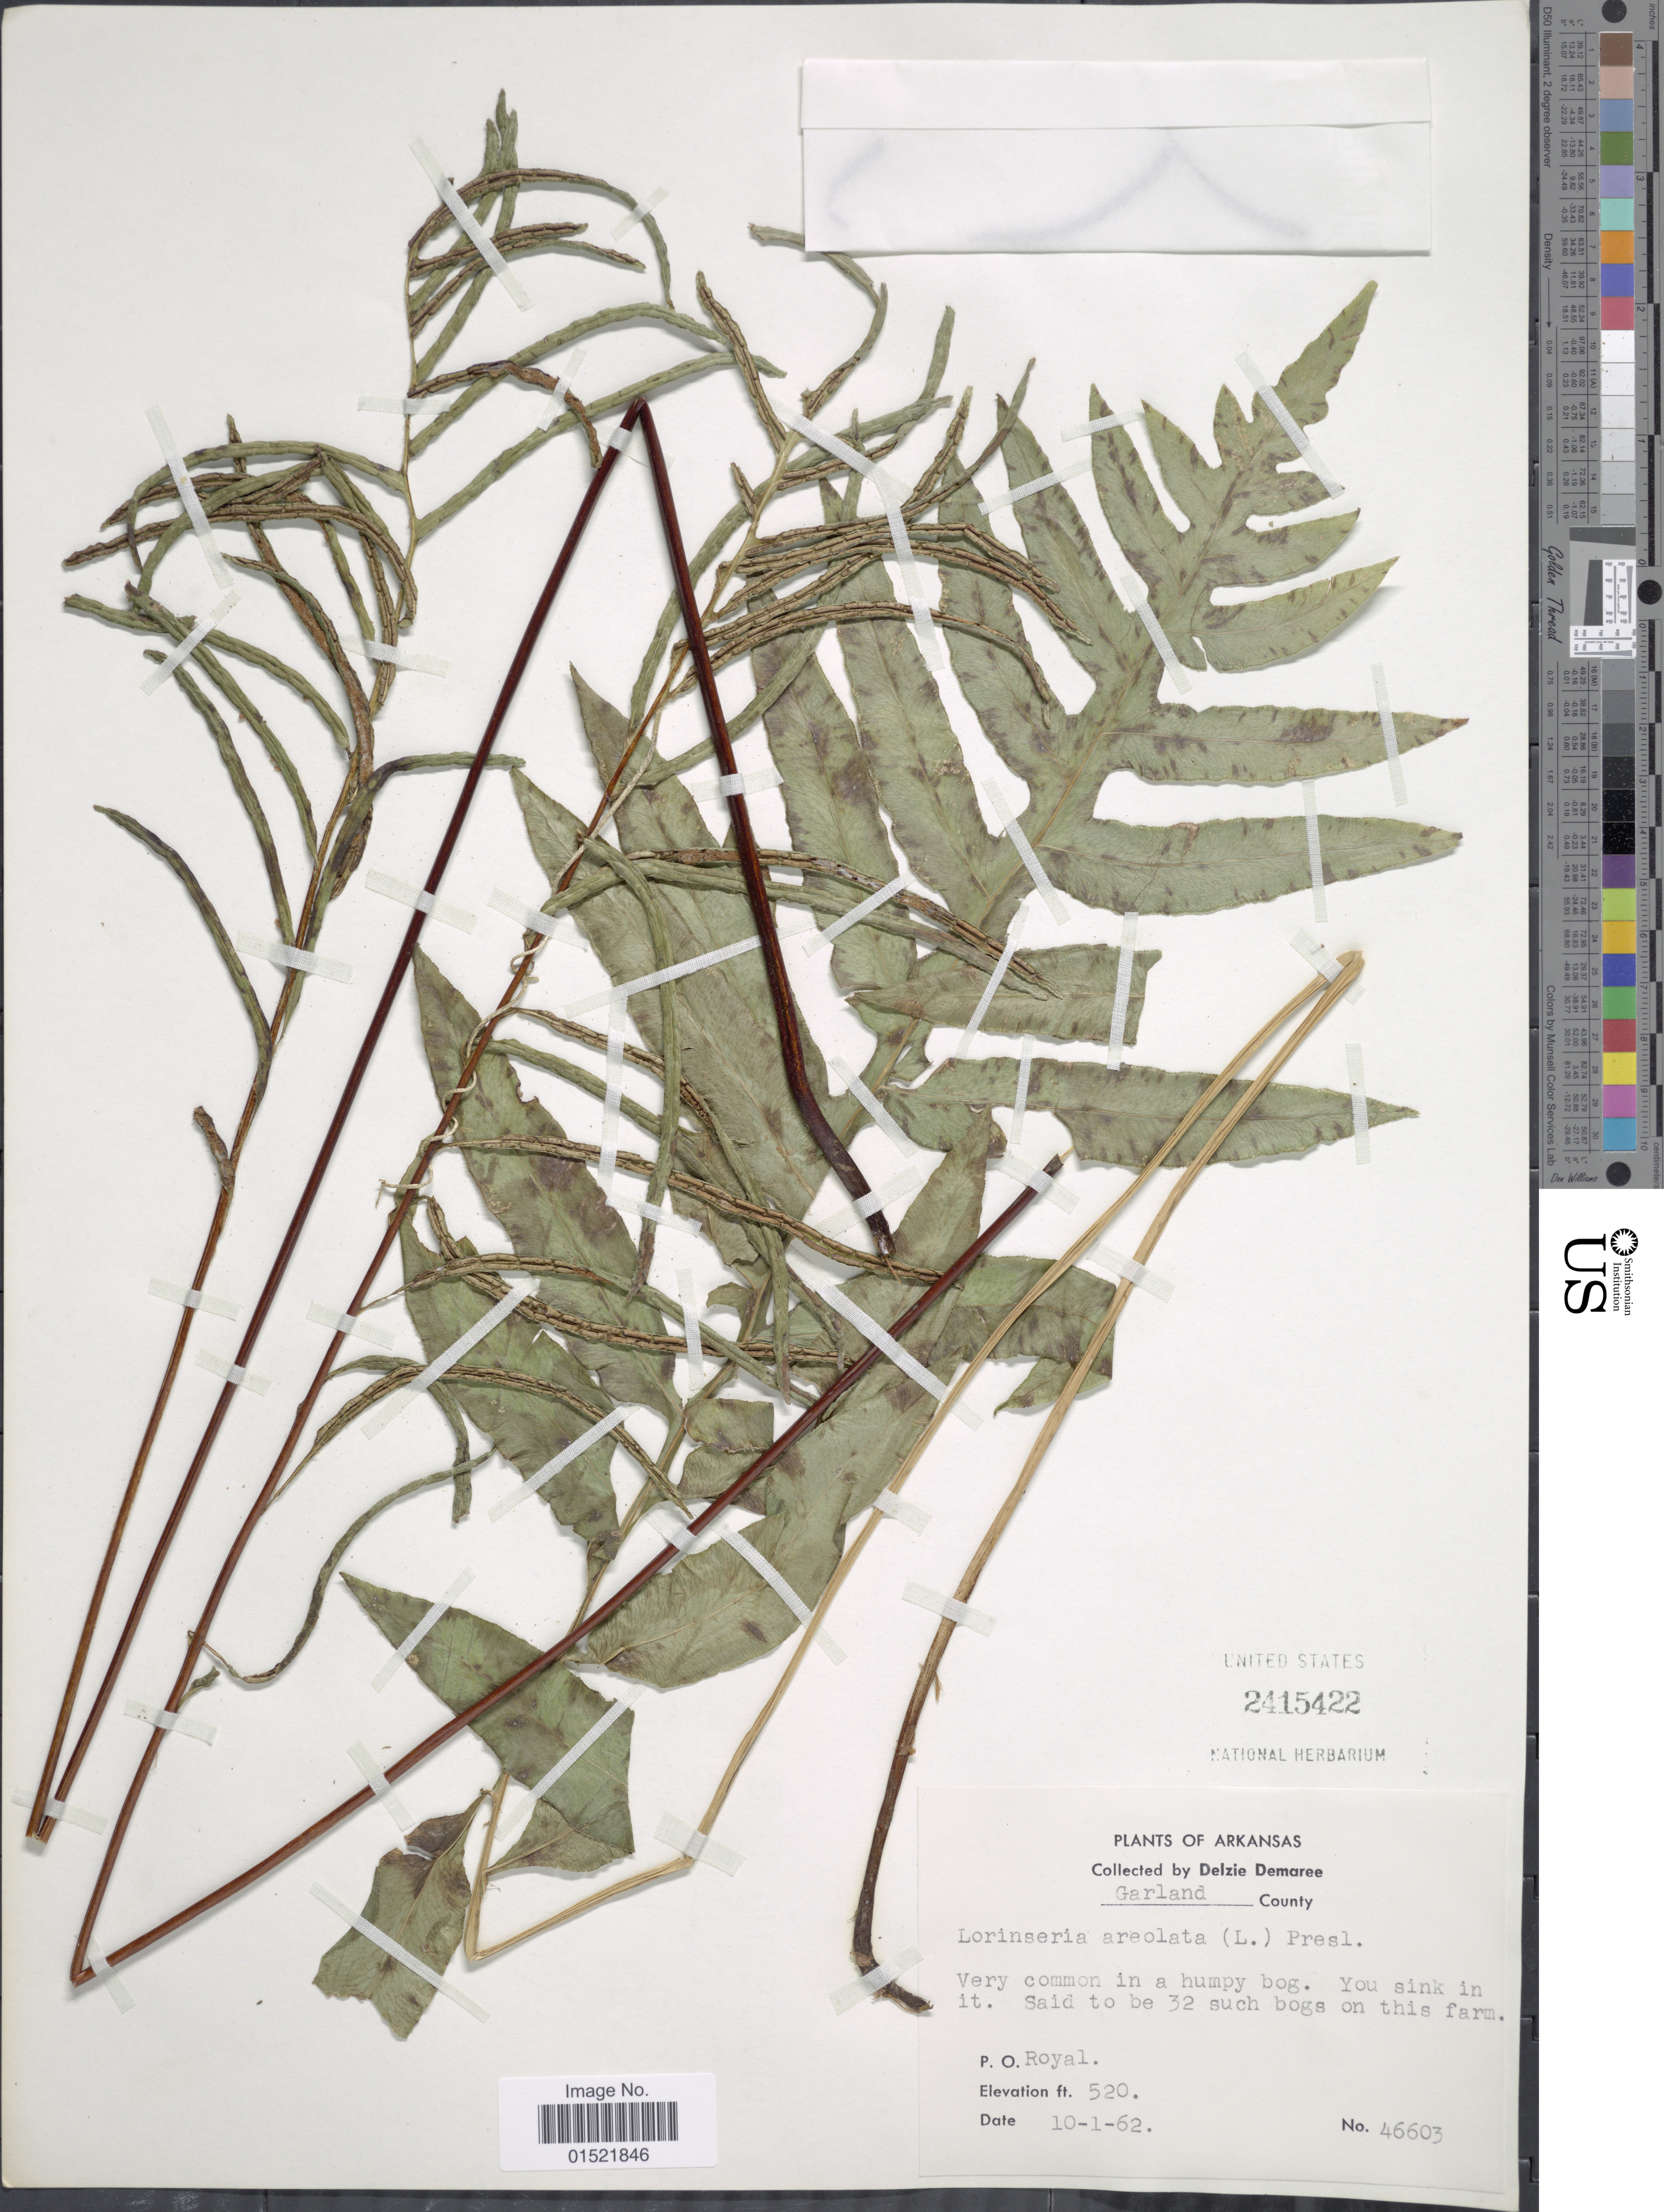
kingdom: Plantae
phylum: Tracheophyta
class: Polypodiopsida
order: Polypodiales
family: Blechnaceae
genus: Woodwardia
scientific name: Woodwardia areolata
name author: (L.) T. Moore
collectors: D. Demaree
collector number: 46603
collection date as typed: Transcribed d/m/y: 1/10/62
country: United States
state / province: Arkansas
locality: Garland County, P. O. Royal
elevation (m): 158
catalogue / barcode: US 2415422